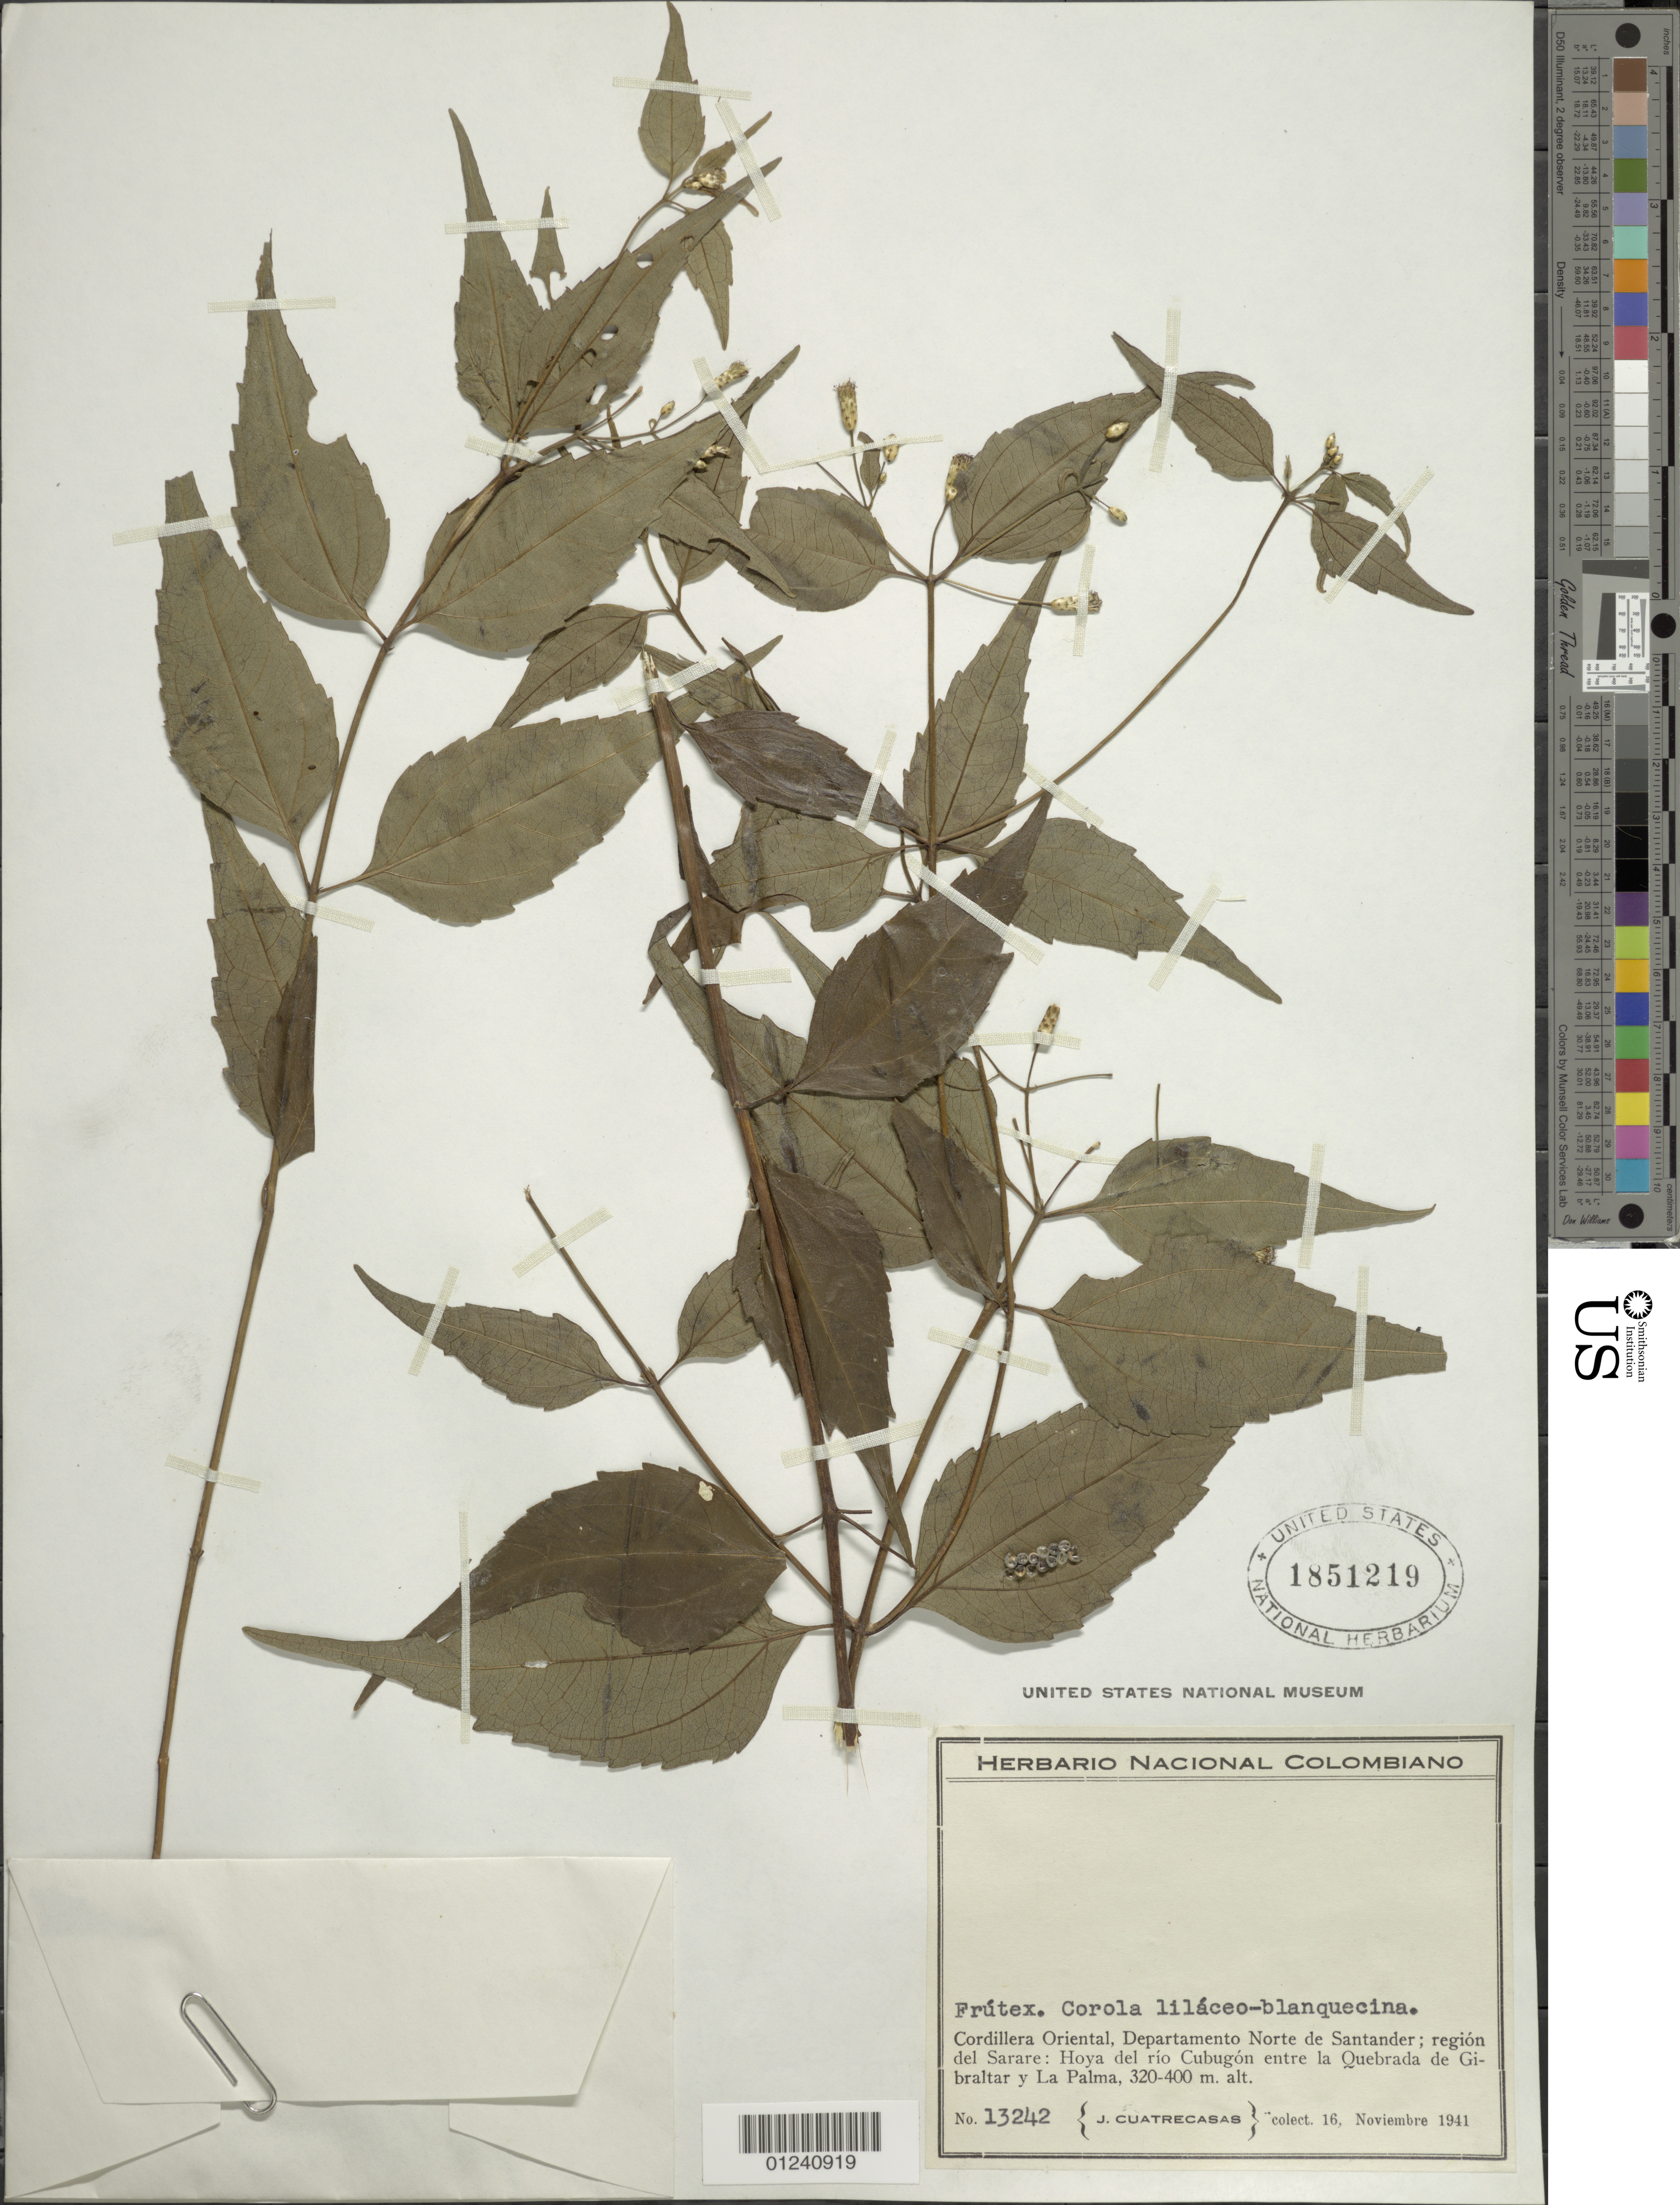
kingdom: Plantae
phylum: Tracheophyta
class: Magnoliopsida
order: Asterales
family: Asteraceae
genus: Chromolaena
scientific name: Chromolaena sp.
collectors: J. Cuatrecasas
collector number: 13242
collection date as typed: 16 Nov 1941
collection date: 1941-11-16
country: Colombia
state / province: Norte de Santander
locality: Cordillera Oriental; région del Sarare, Hoya del río Cubugón entre la Quebrada de Gibraltar y La Palma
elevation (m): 320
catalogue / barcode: US 1851219